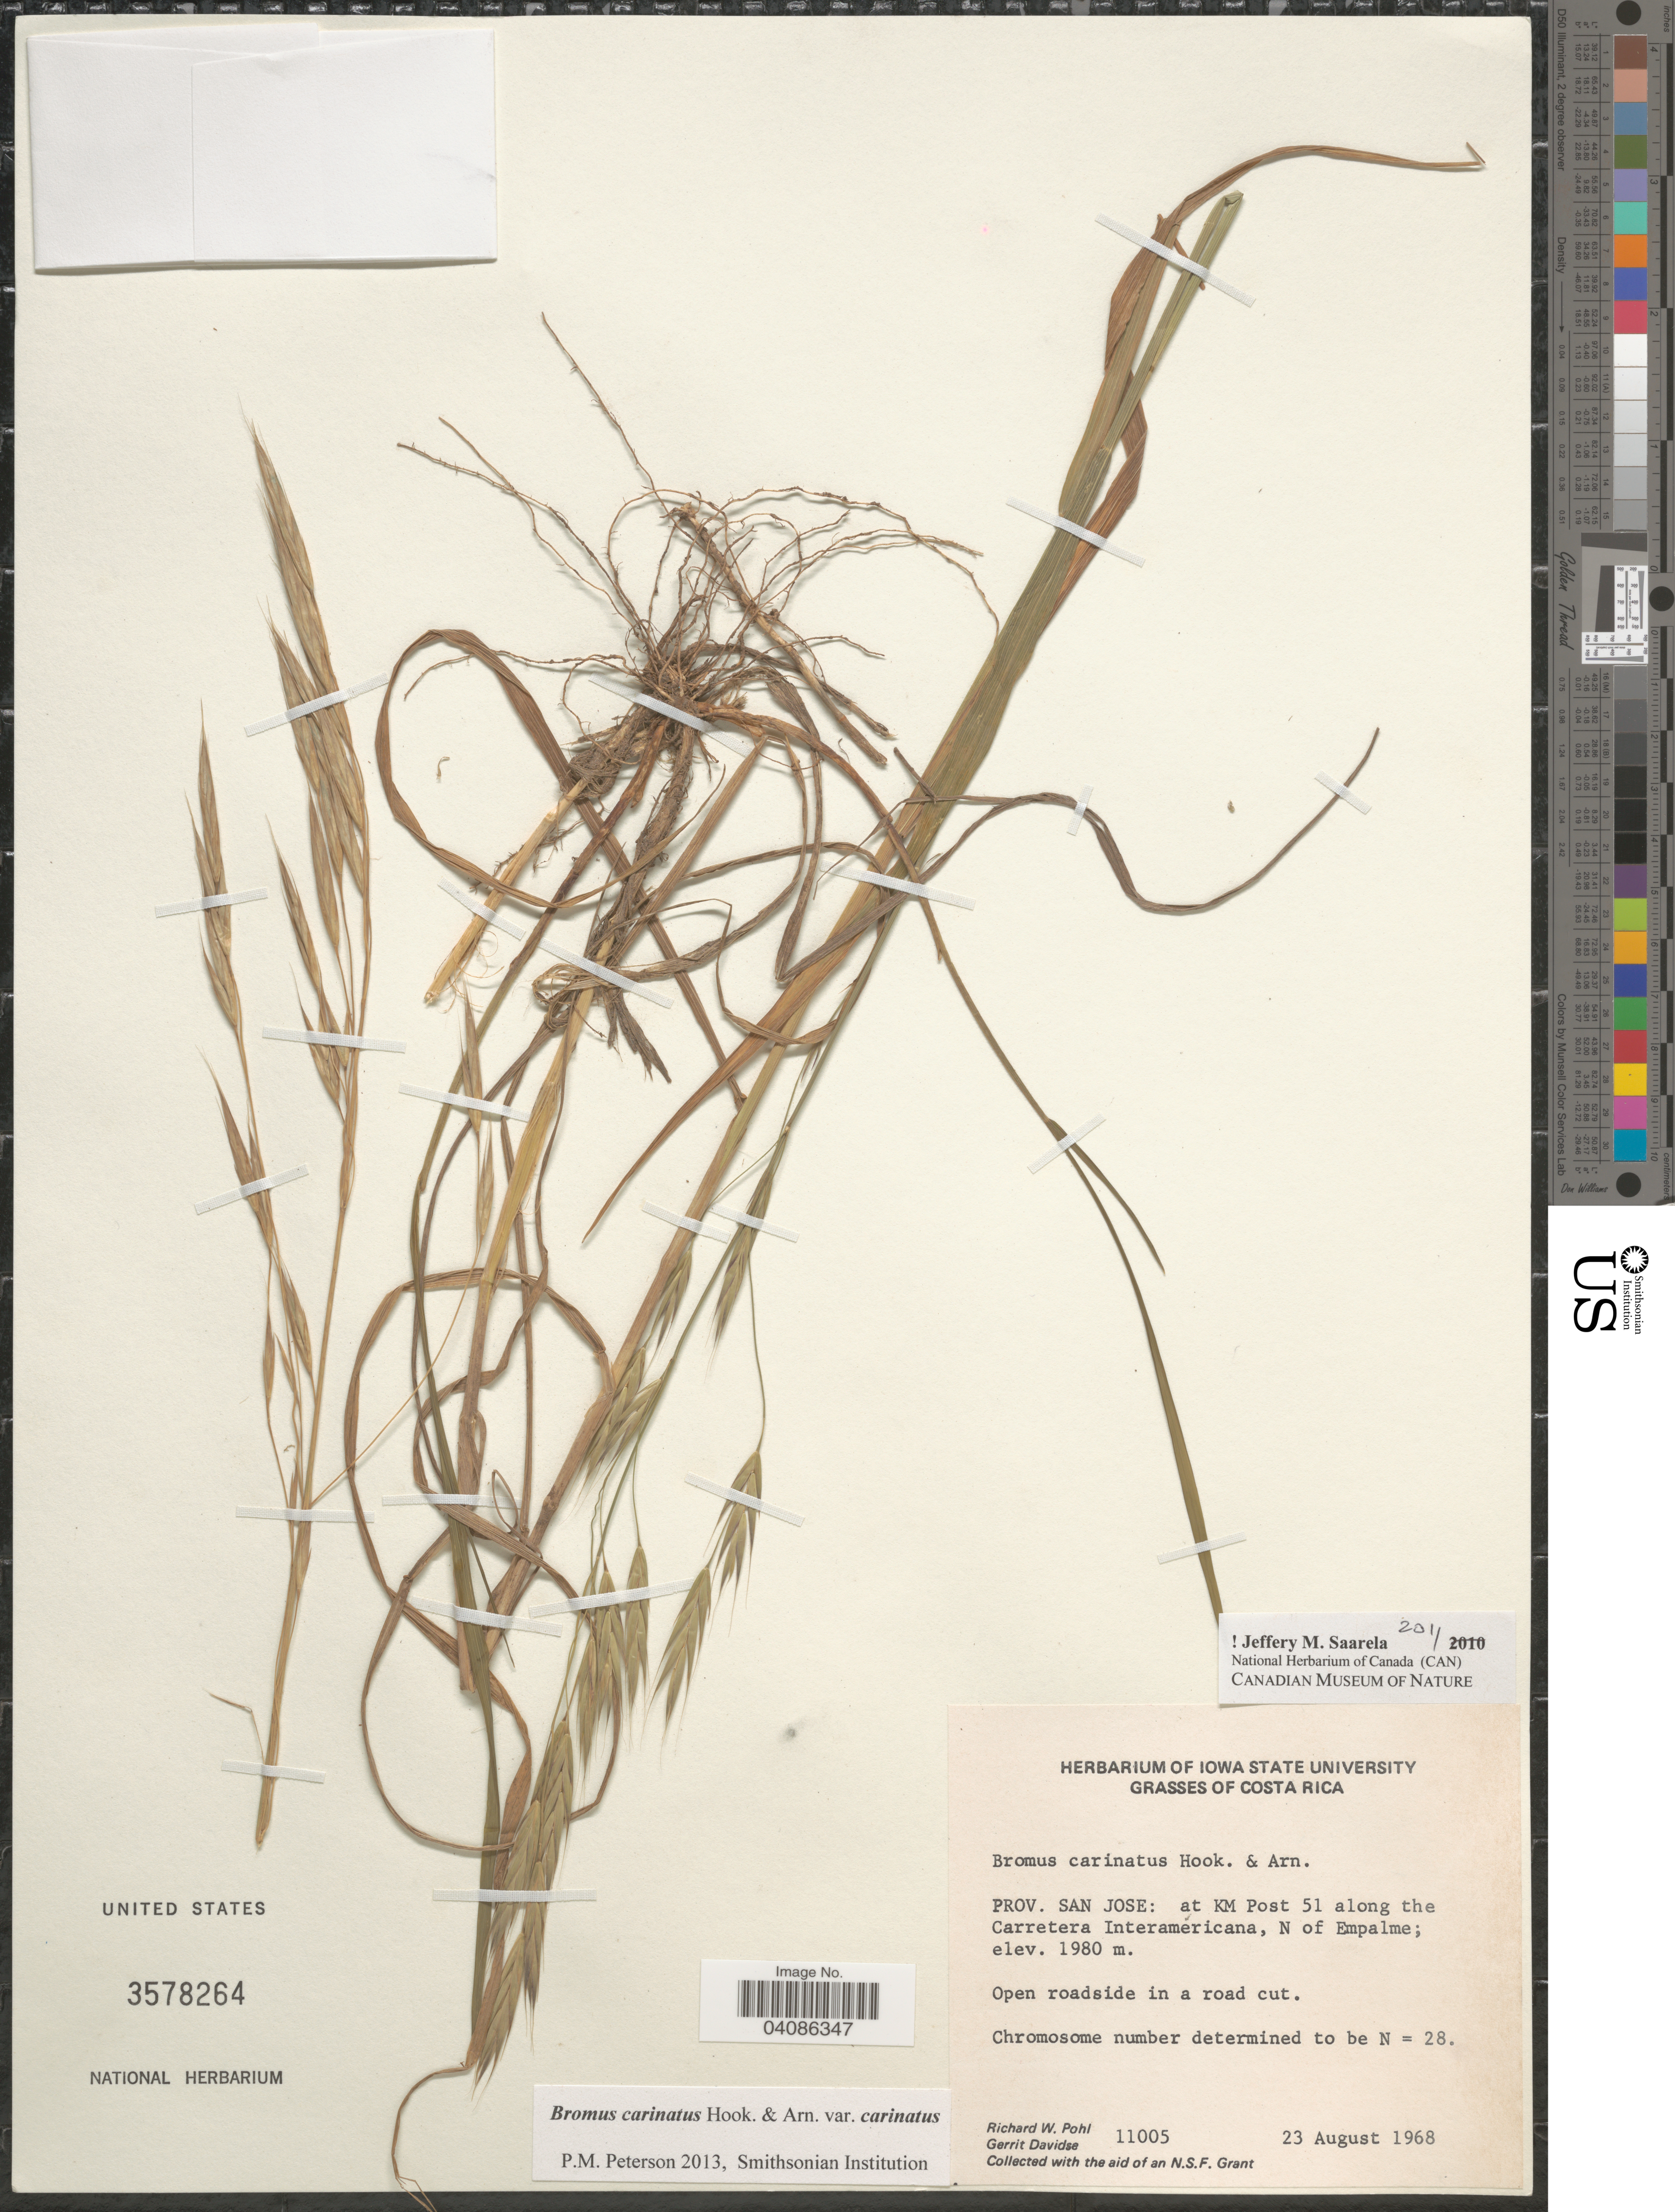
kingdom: Plantae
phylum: Tracheophyta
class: Liliopsida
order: Poales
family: Poaceae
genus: Bromus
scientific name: Bromus carinatus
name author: Hook. & Arn.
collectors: R. W. Pohl & G. Davidse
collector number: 11005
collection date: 1968-08-23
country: Costa Rica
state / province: San José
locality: At KM Post 51 along the Carretera Interamericana, N of Empalme.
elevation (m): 1980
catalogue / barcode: US 3578264